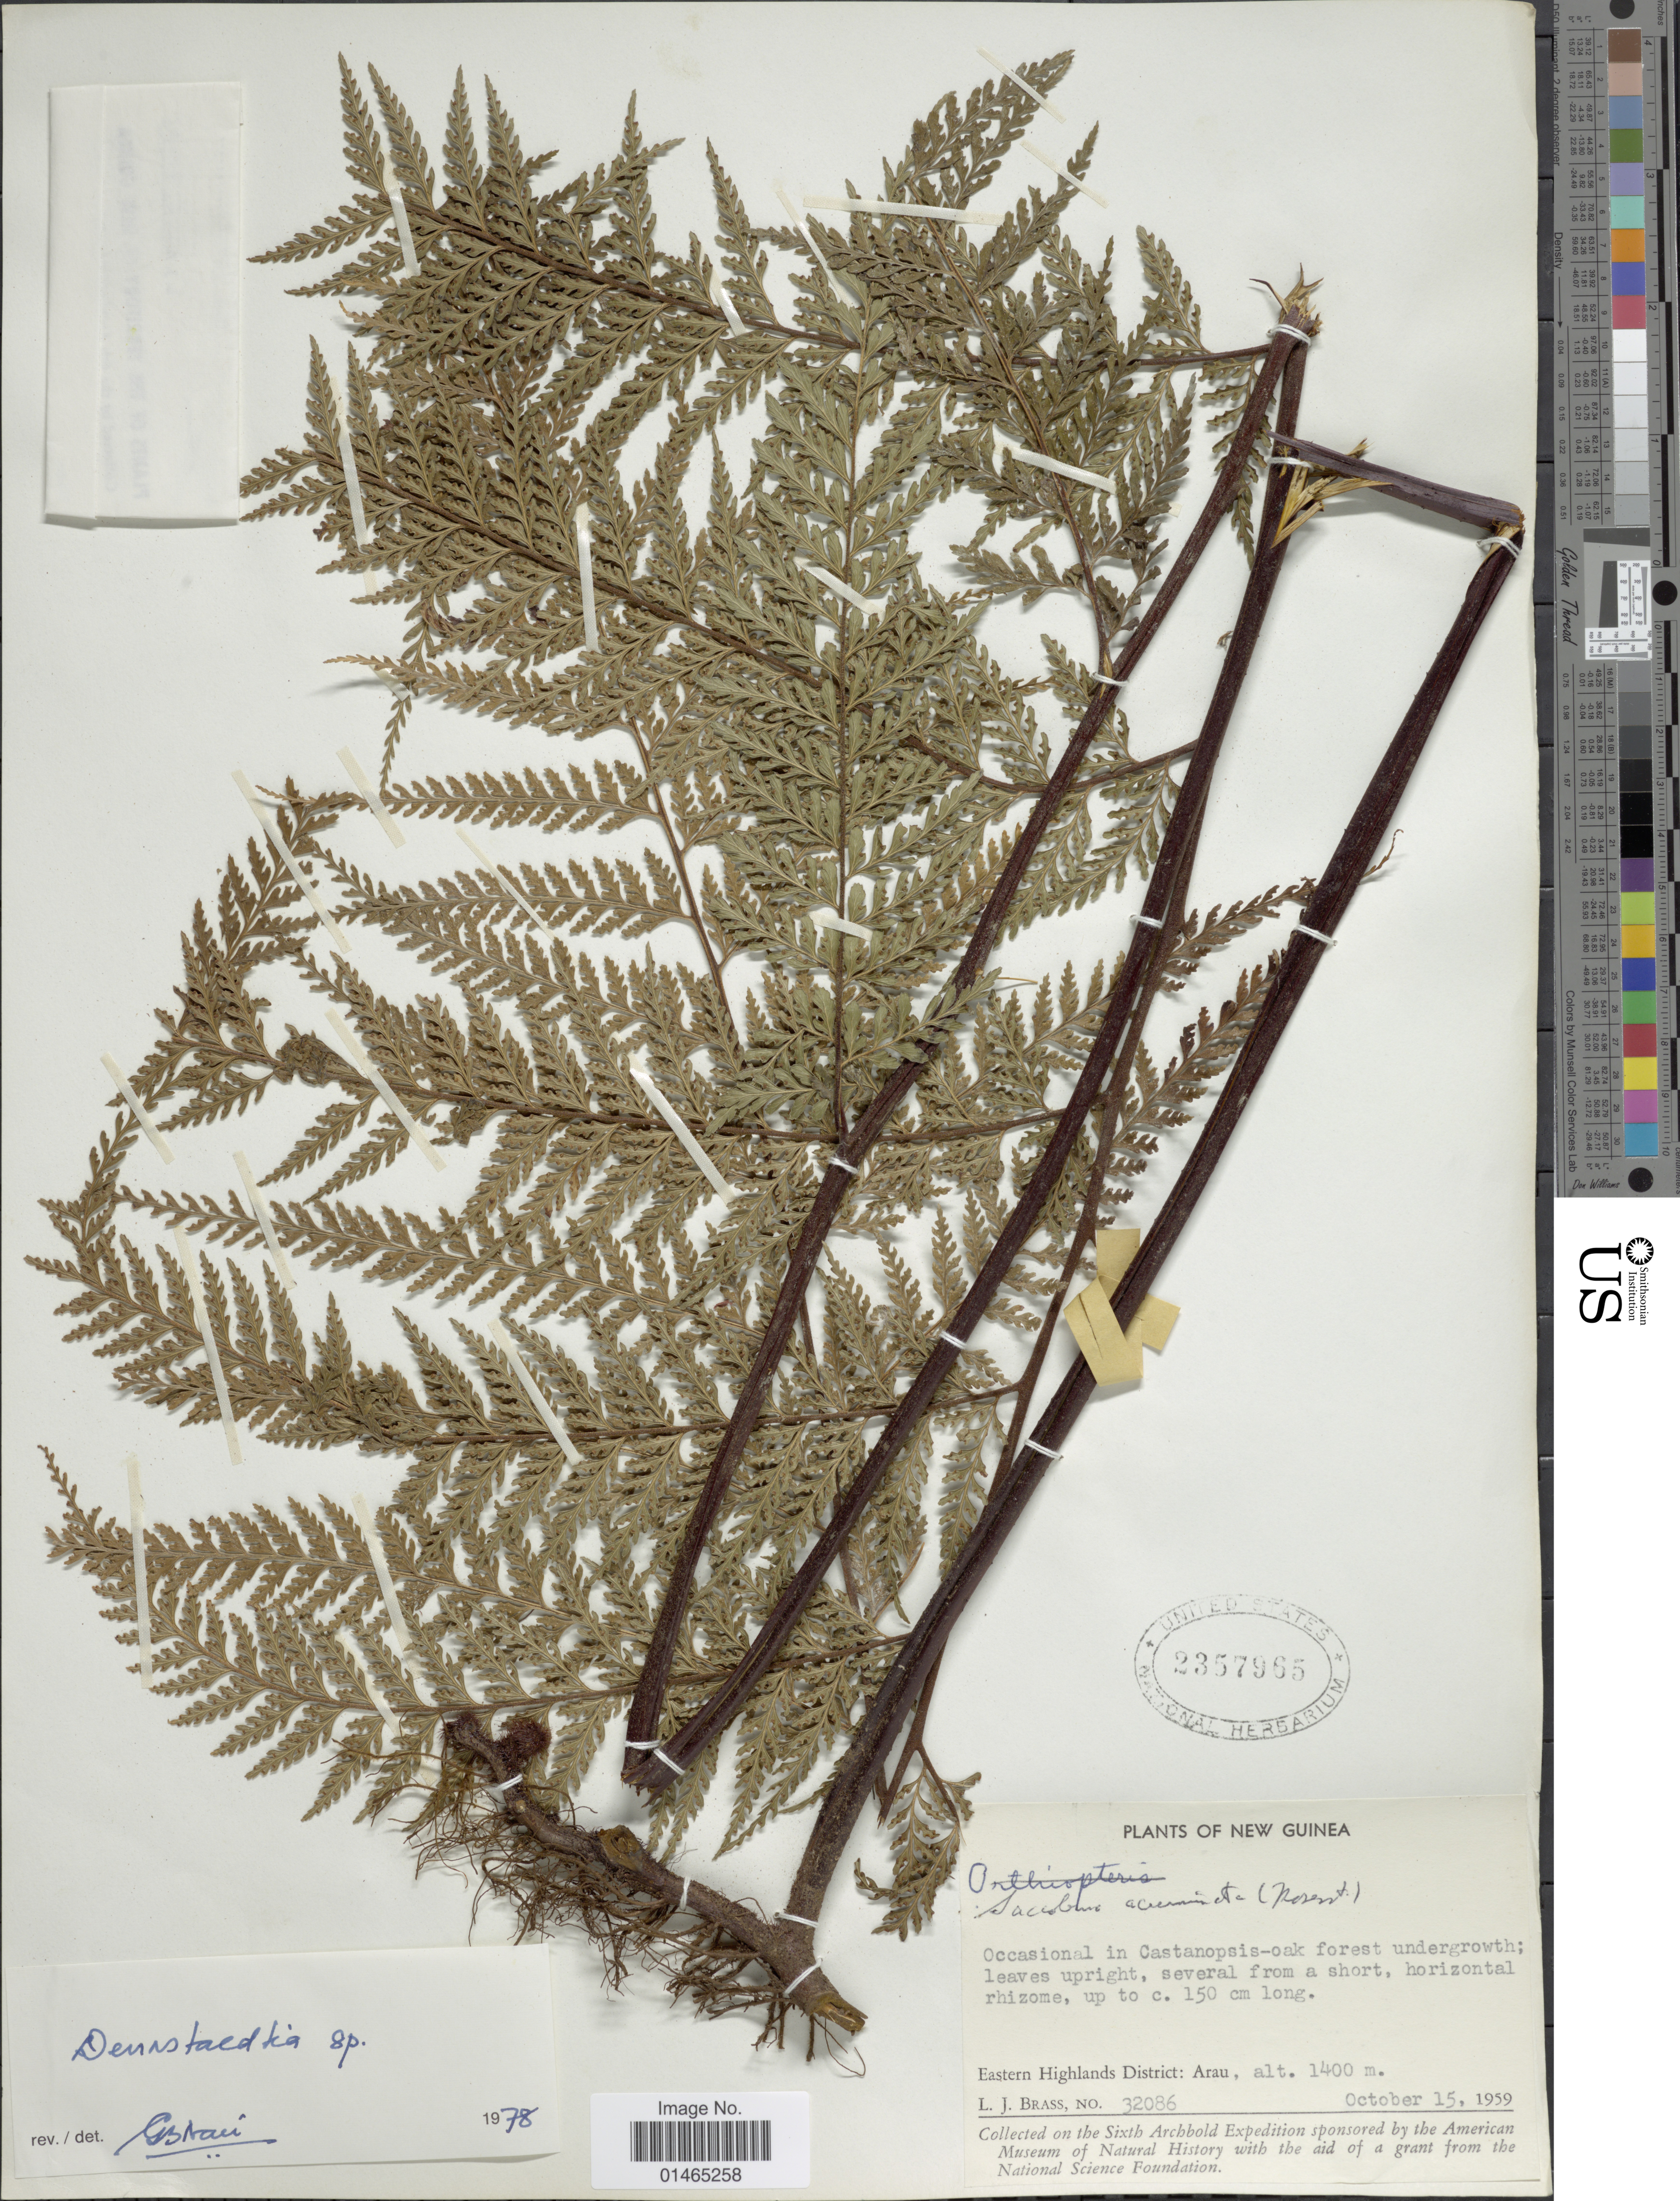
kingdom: Plantae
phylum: Tracheophyta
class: Polypodiopsida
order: Polypodiales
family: Dennstaedtiaceae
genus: Dennstaedtia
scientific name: Dennstaedtia sp.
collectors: L. J. Brass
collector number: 32086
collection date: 1959-10-15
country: Papua New Guinea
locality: New Guinea. Eastern Highlands District: Arau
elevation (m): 1400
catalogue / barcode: US 2357965